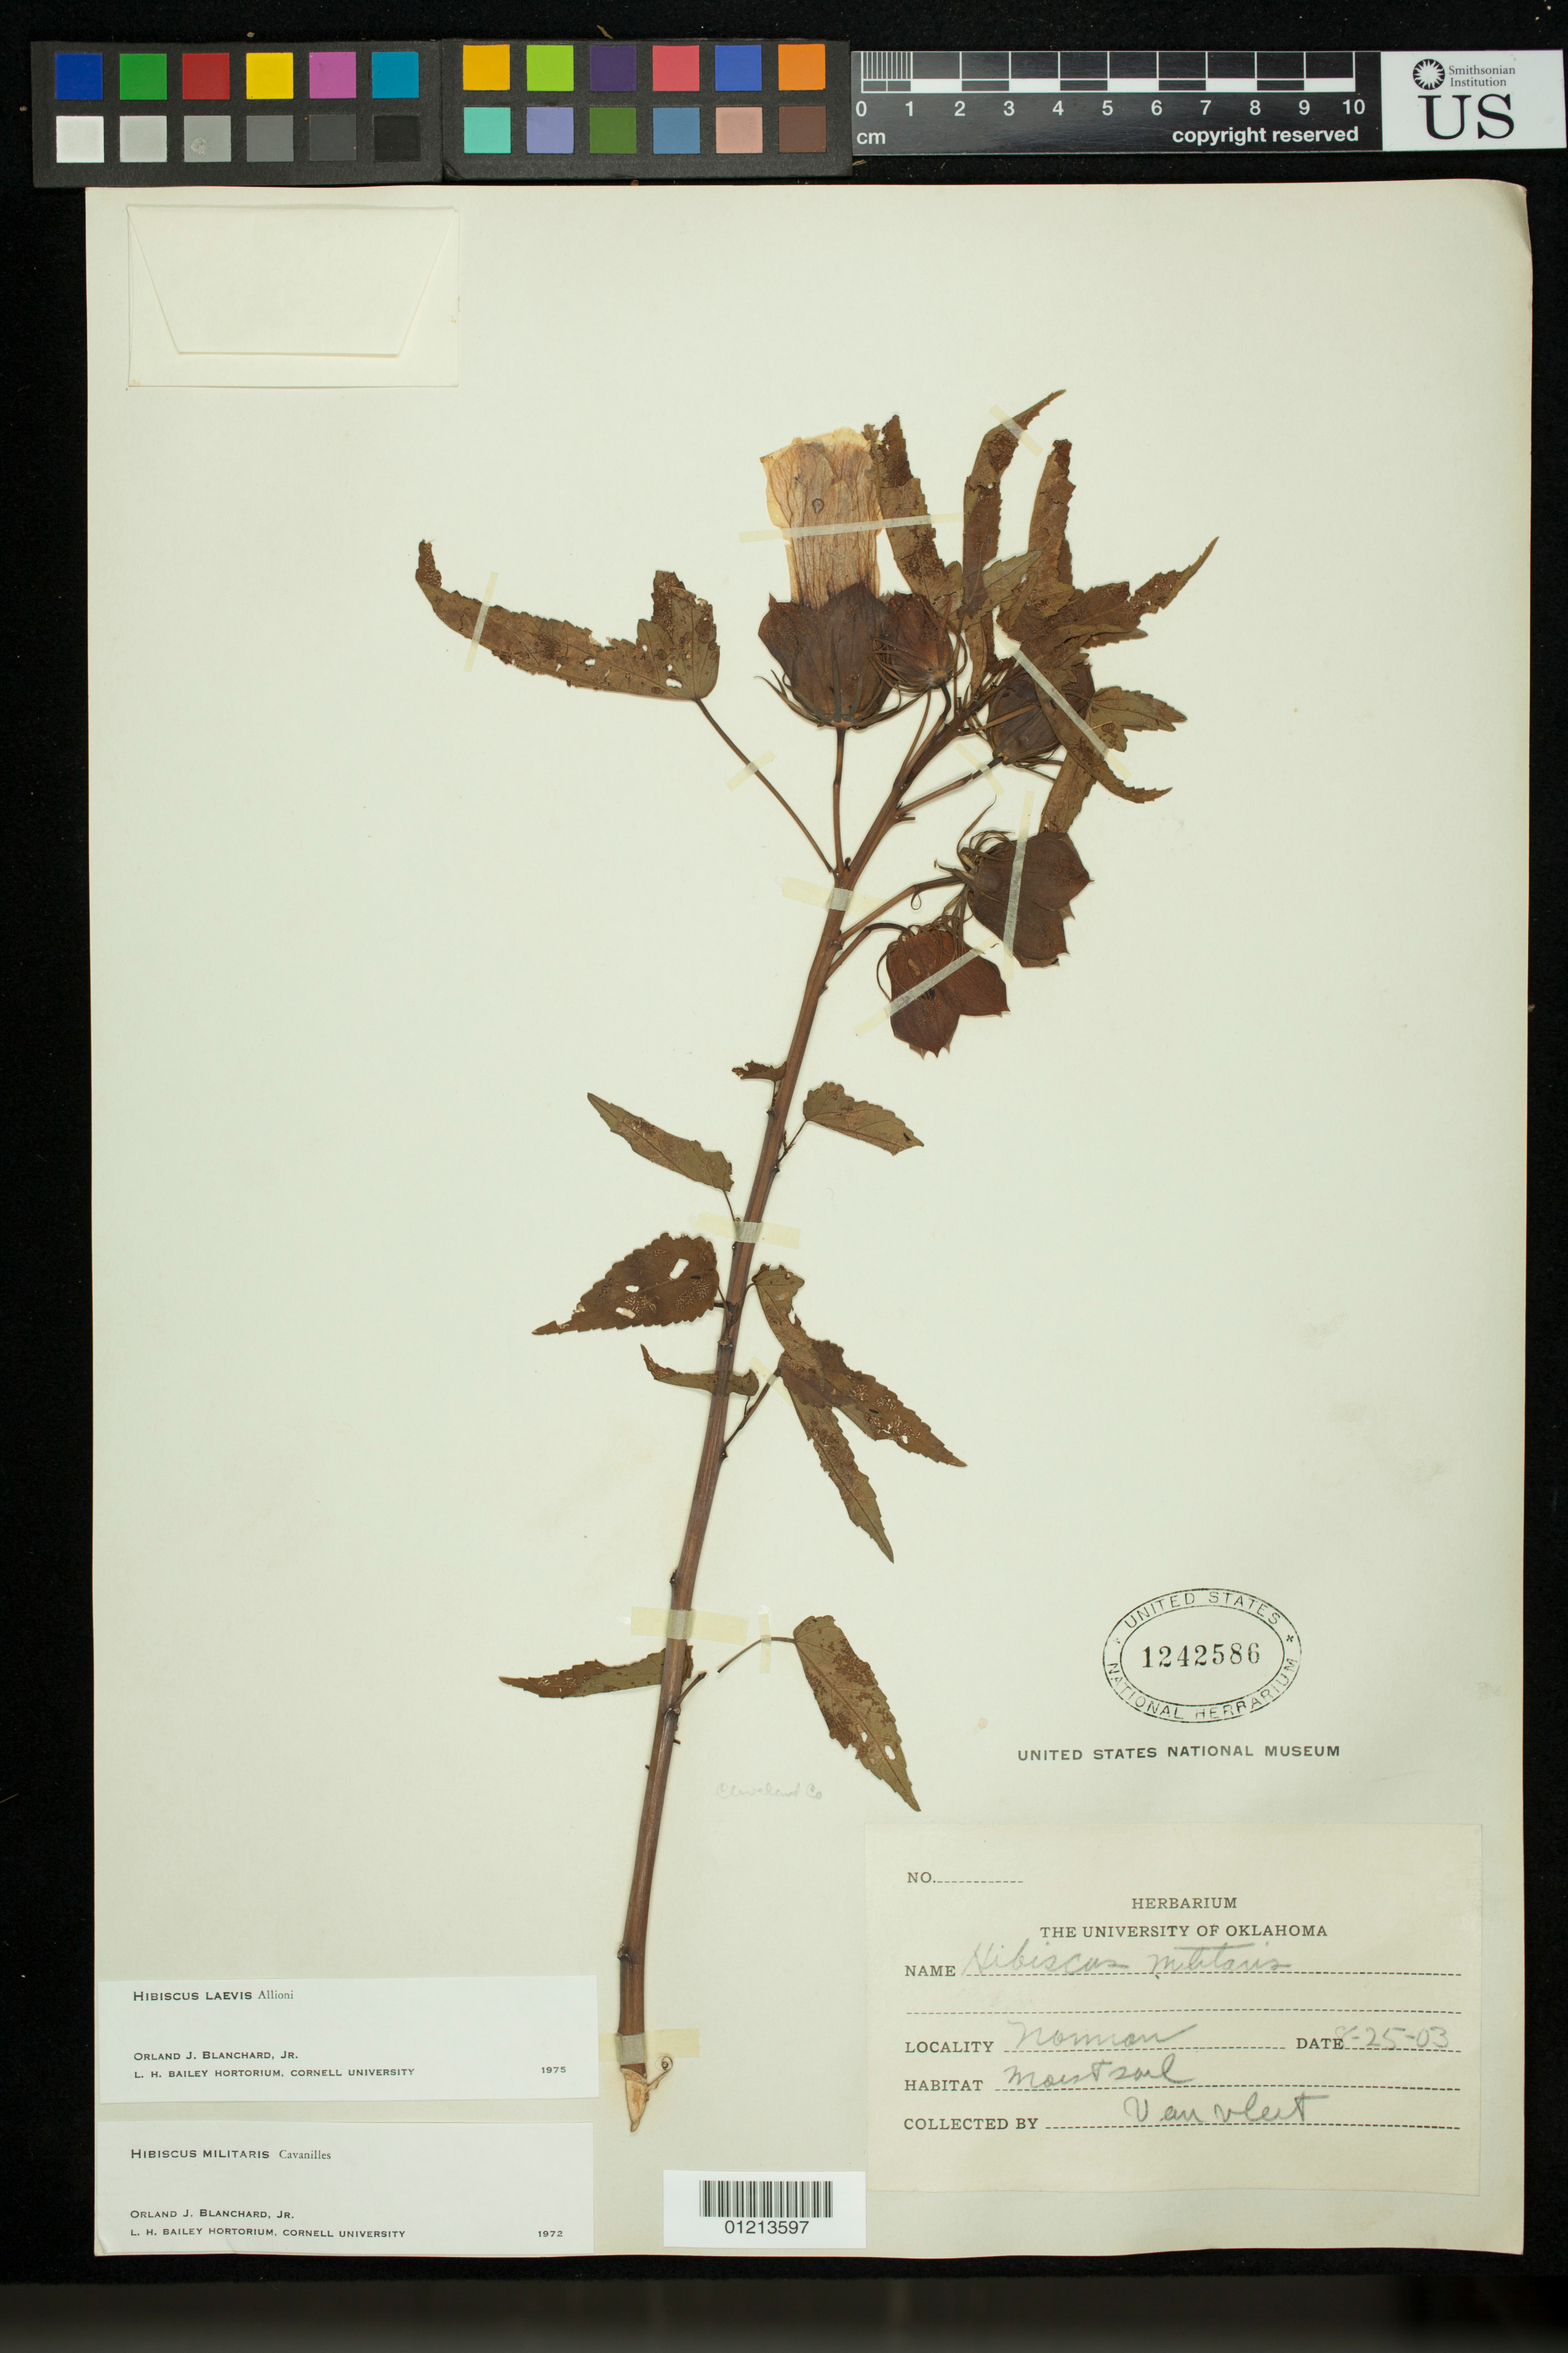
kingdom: Plantae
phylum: Tracheophyta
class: Magnoliopsida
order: Malvales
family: Malvaceae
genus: Hibiscus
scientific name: Hibiscus laevis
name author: All.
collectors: A. H. Van Vleet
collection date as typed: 25 Aug 1903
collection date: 1903-08-25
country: United States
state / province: Oklahoma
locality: Norman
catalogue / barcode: US 1242586